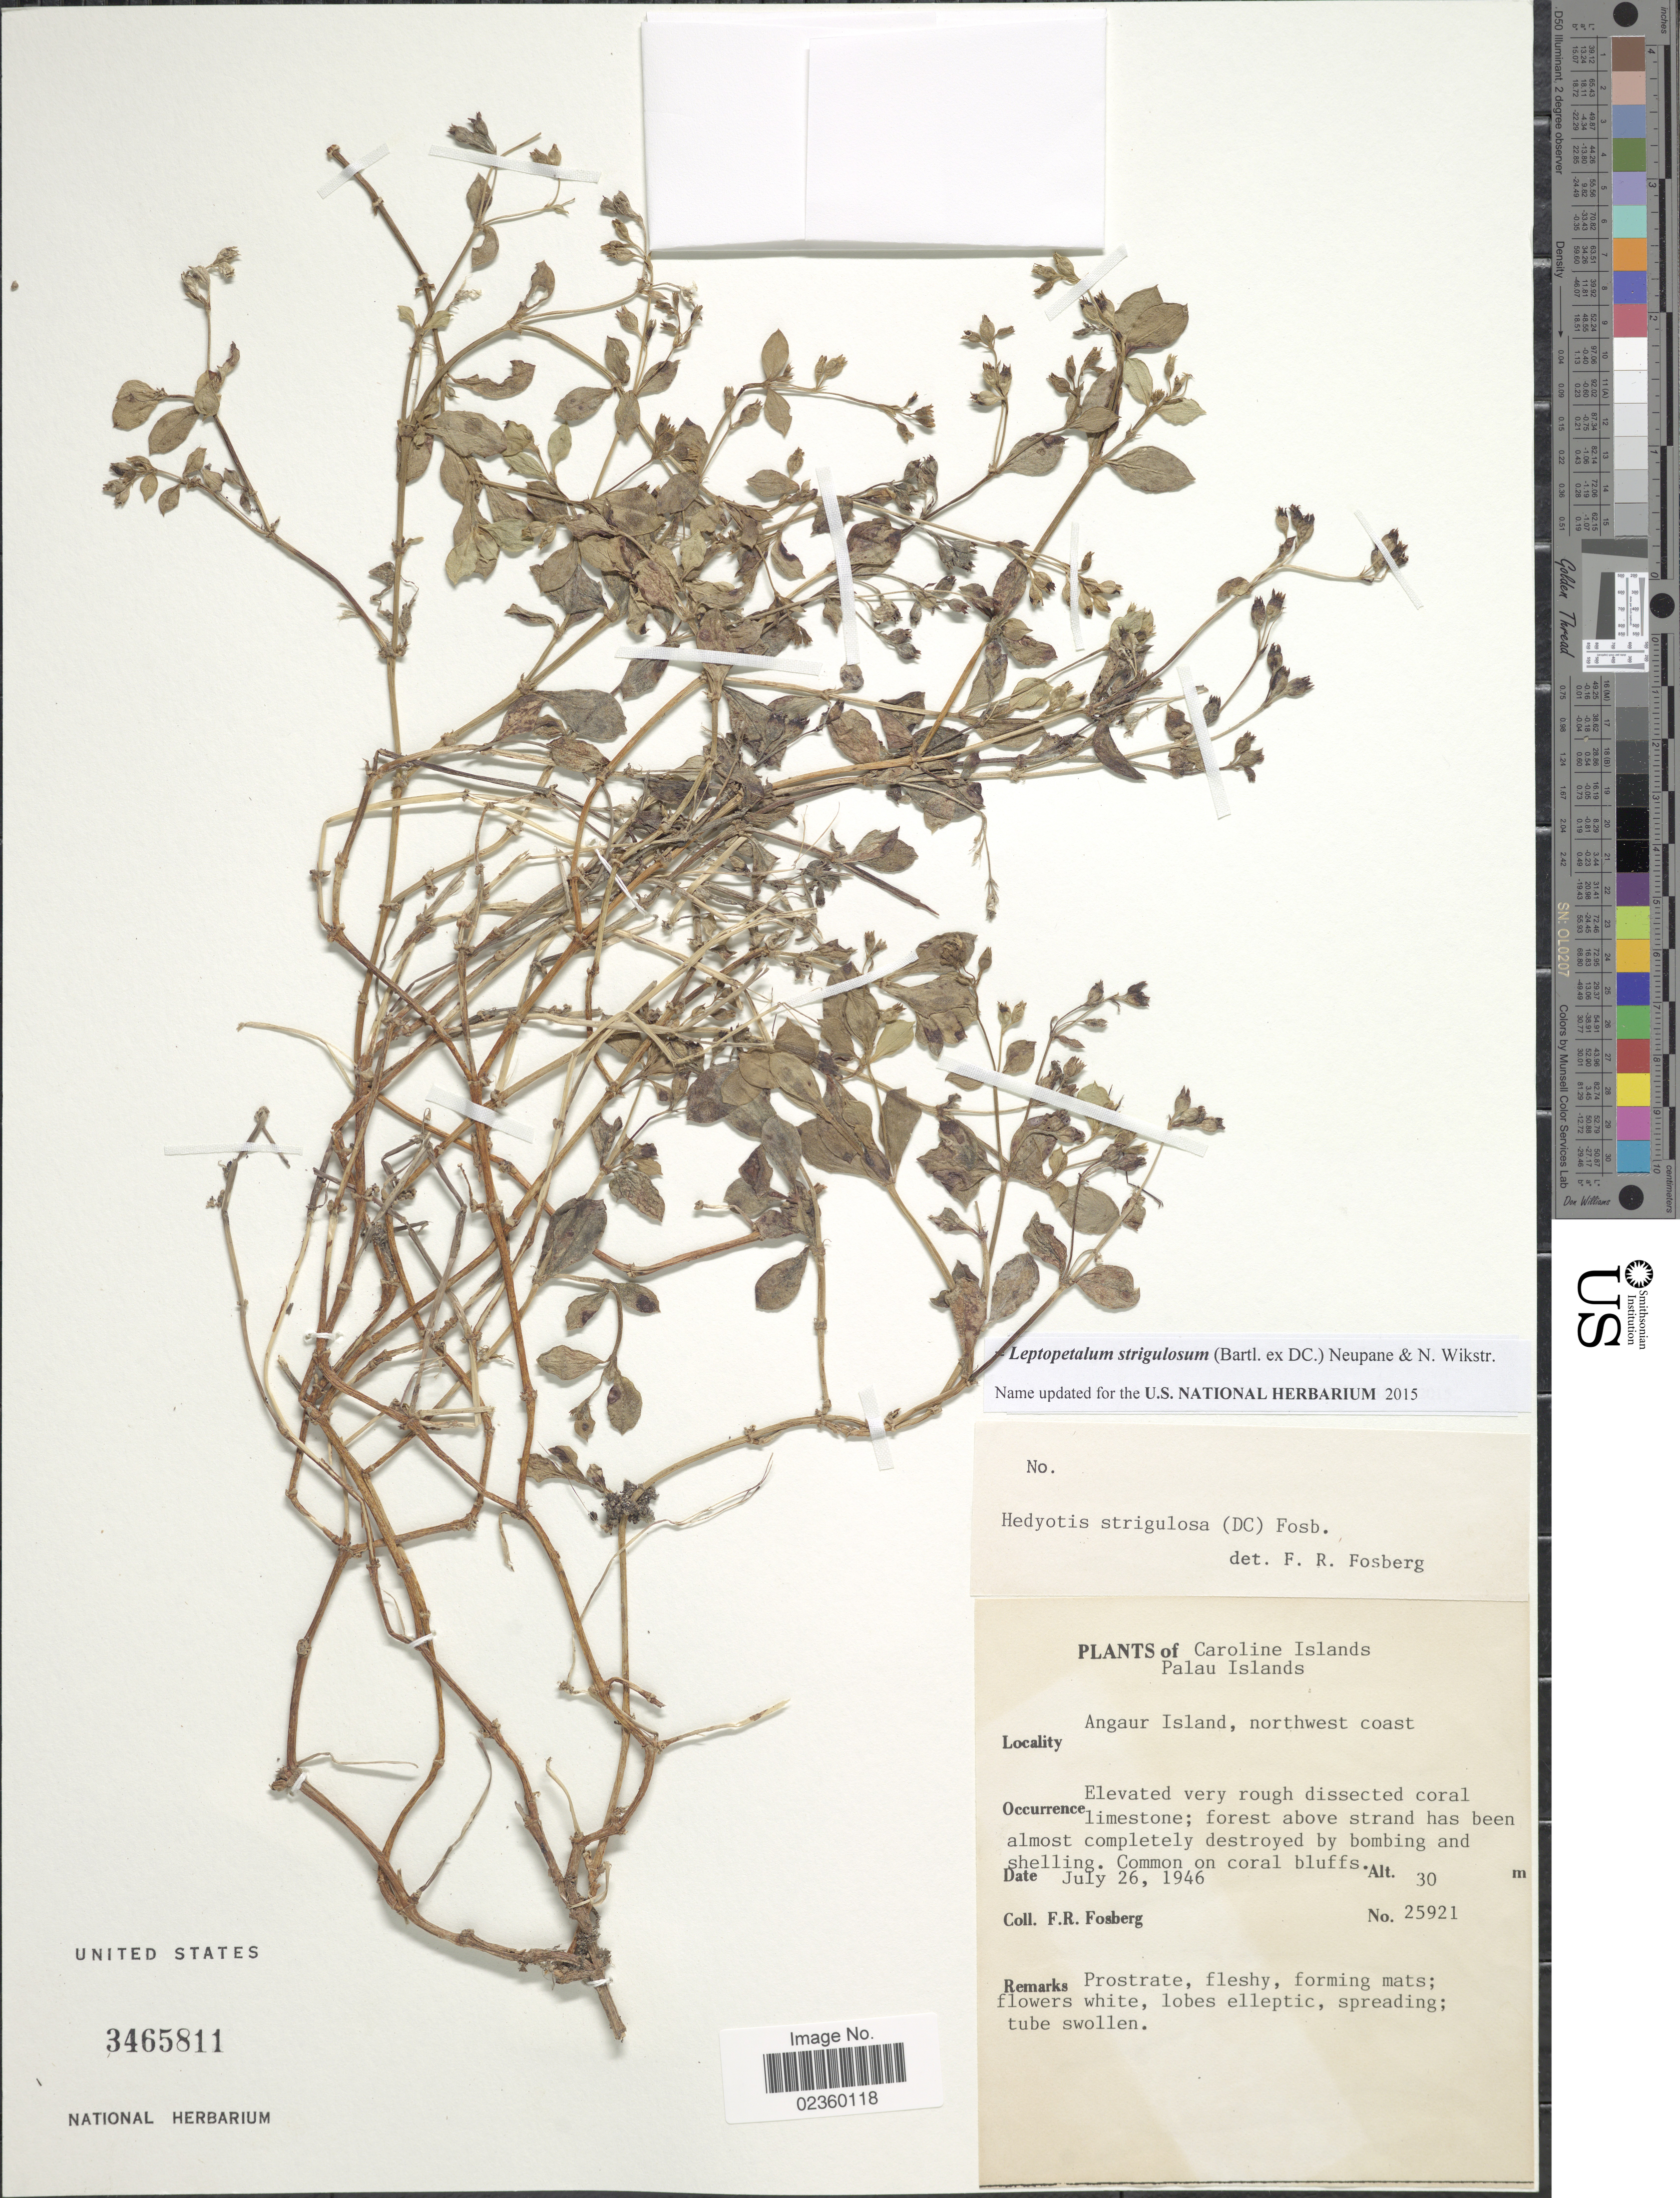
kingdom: Plantae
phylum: Tracheophyta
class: Magnoliopsida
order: Gentianales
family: Rubiaceae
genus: Leptopetalum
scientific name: Leptopetalum strigulosum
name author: (Bartl. ex DC.) Neupane & N. Wikstr.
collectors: F. R. Fosberg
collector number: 25921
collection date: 1946-07-26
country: Palau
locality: Caroline Islands, Palau Islands, Angaur Island, northwest coast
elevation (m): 30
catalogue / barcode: US 3465811